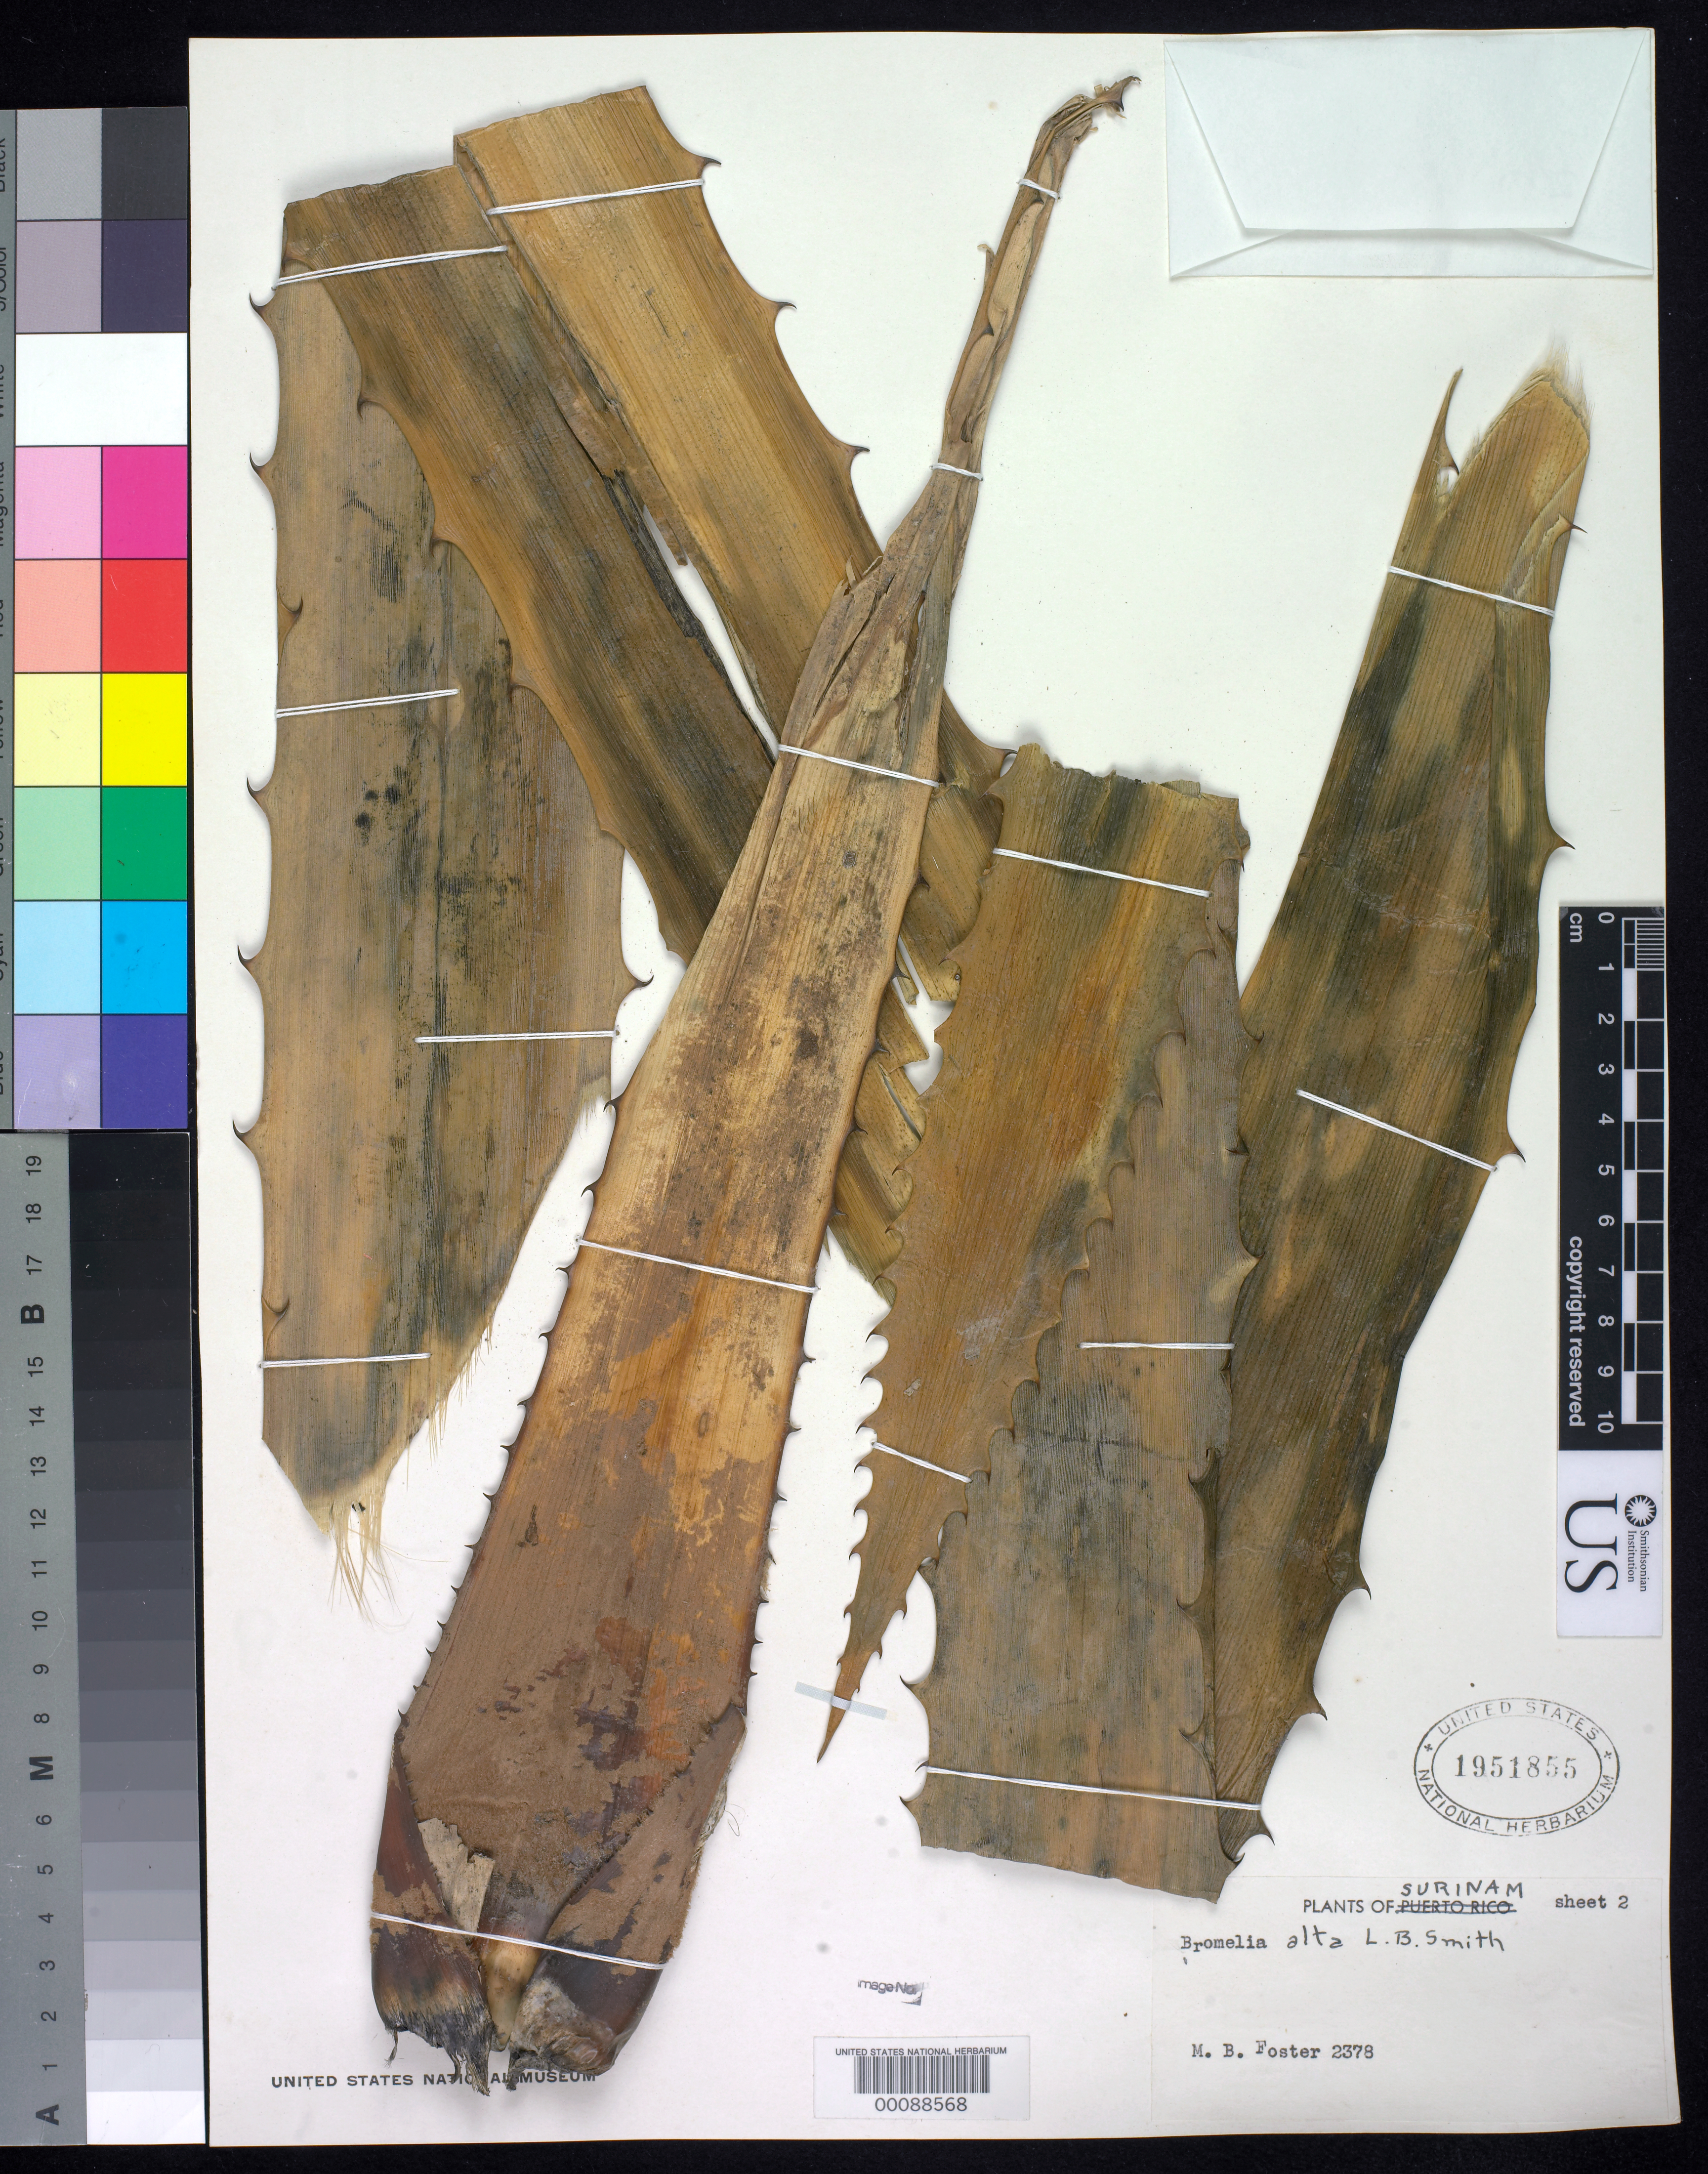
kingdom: Plantae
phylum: Tracheophyta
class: Liliopsida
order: Poales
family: Bromeliaceae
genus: Bromelia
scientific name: Bromelia alta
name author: L.B. Sm.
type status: Holotype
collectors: M. B. Foster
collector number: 2378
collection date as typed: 03 Oct 1948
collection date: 1948-10-03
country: Suriname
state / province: Paramaribo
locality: Paramaribo, Saramacca River, near sea level.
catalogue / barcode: US 1951855